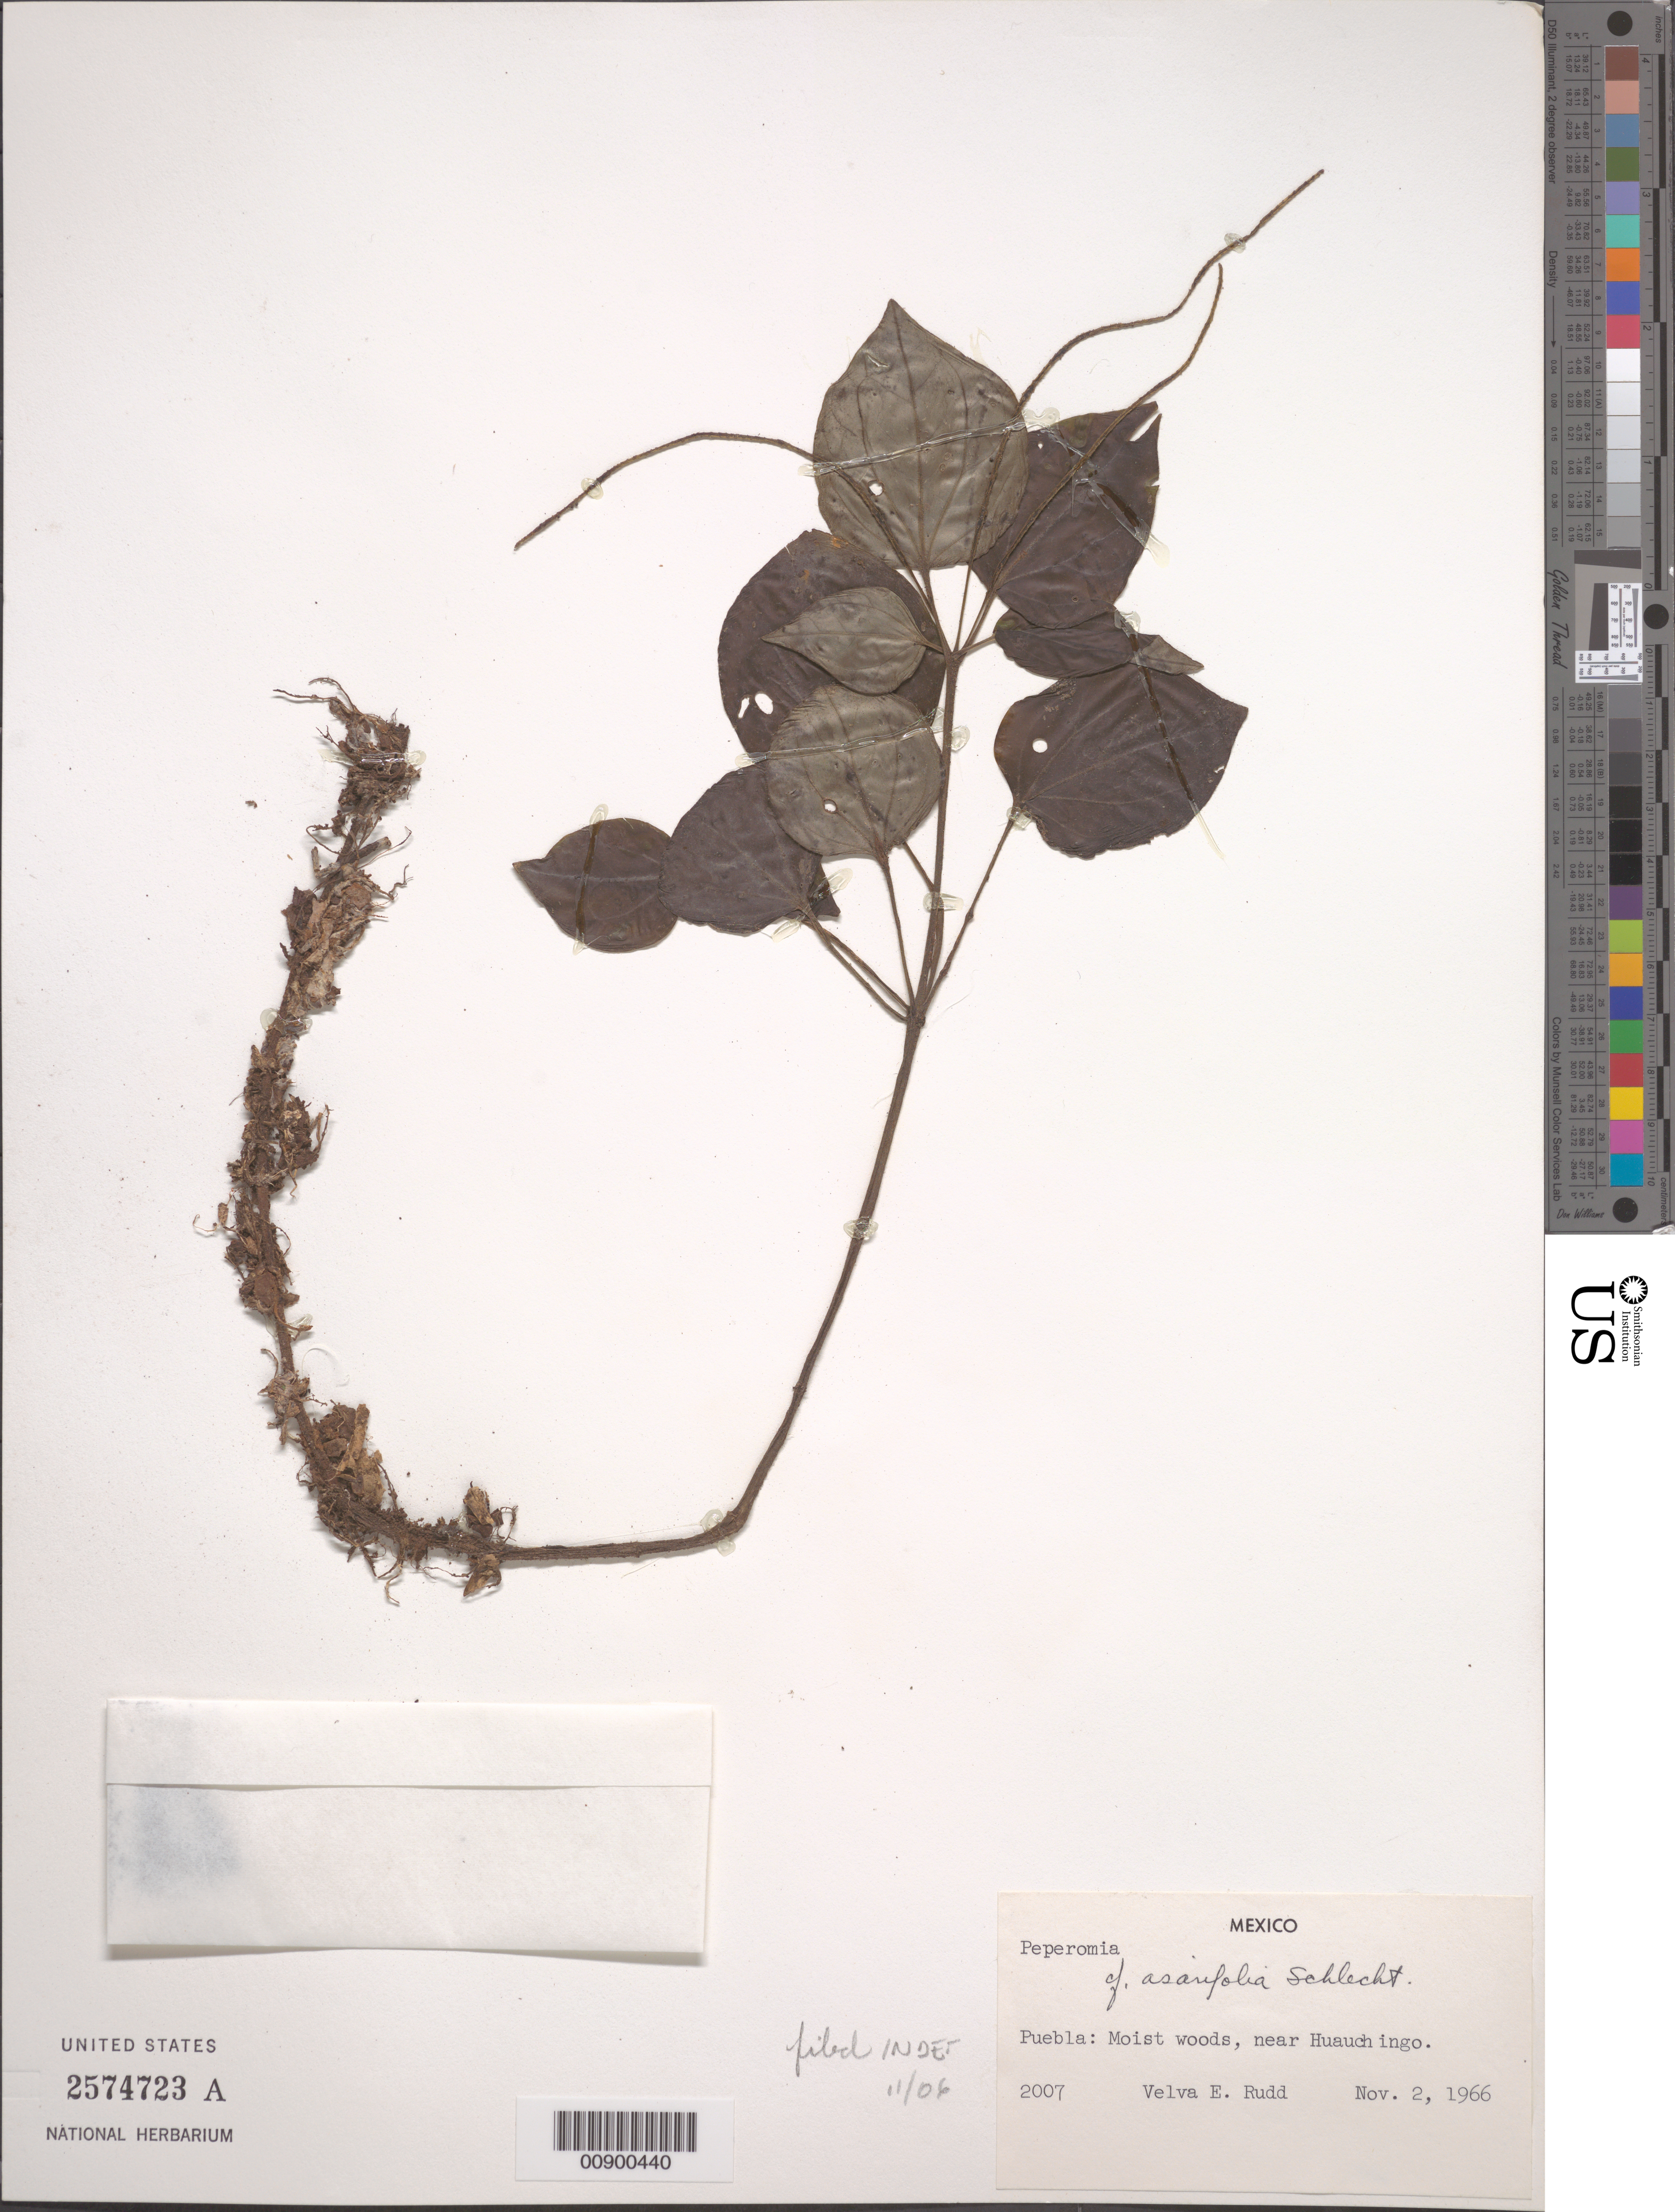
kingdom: Plantae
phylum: Tracheophyta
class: Magnoliopsida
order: Piperales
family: Piperaceae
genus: Peperomia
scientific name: Peperomia sp.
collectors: V. E. Rudd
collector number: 2007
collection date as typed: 02 Nov 1966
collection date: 1966-11-02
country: Mexico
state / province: Puebla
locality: Puebla: Near Huauchingo.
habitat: Moist woods.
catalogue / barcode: US 2574723A